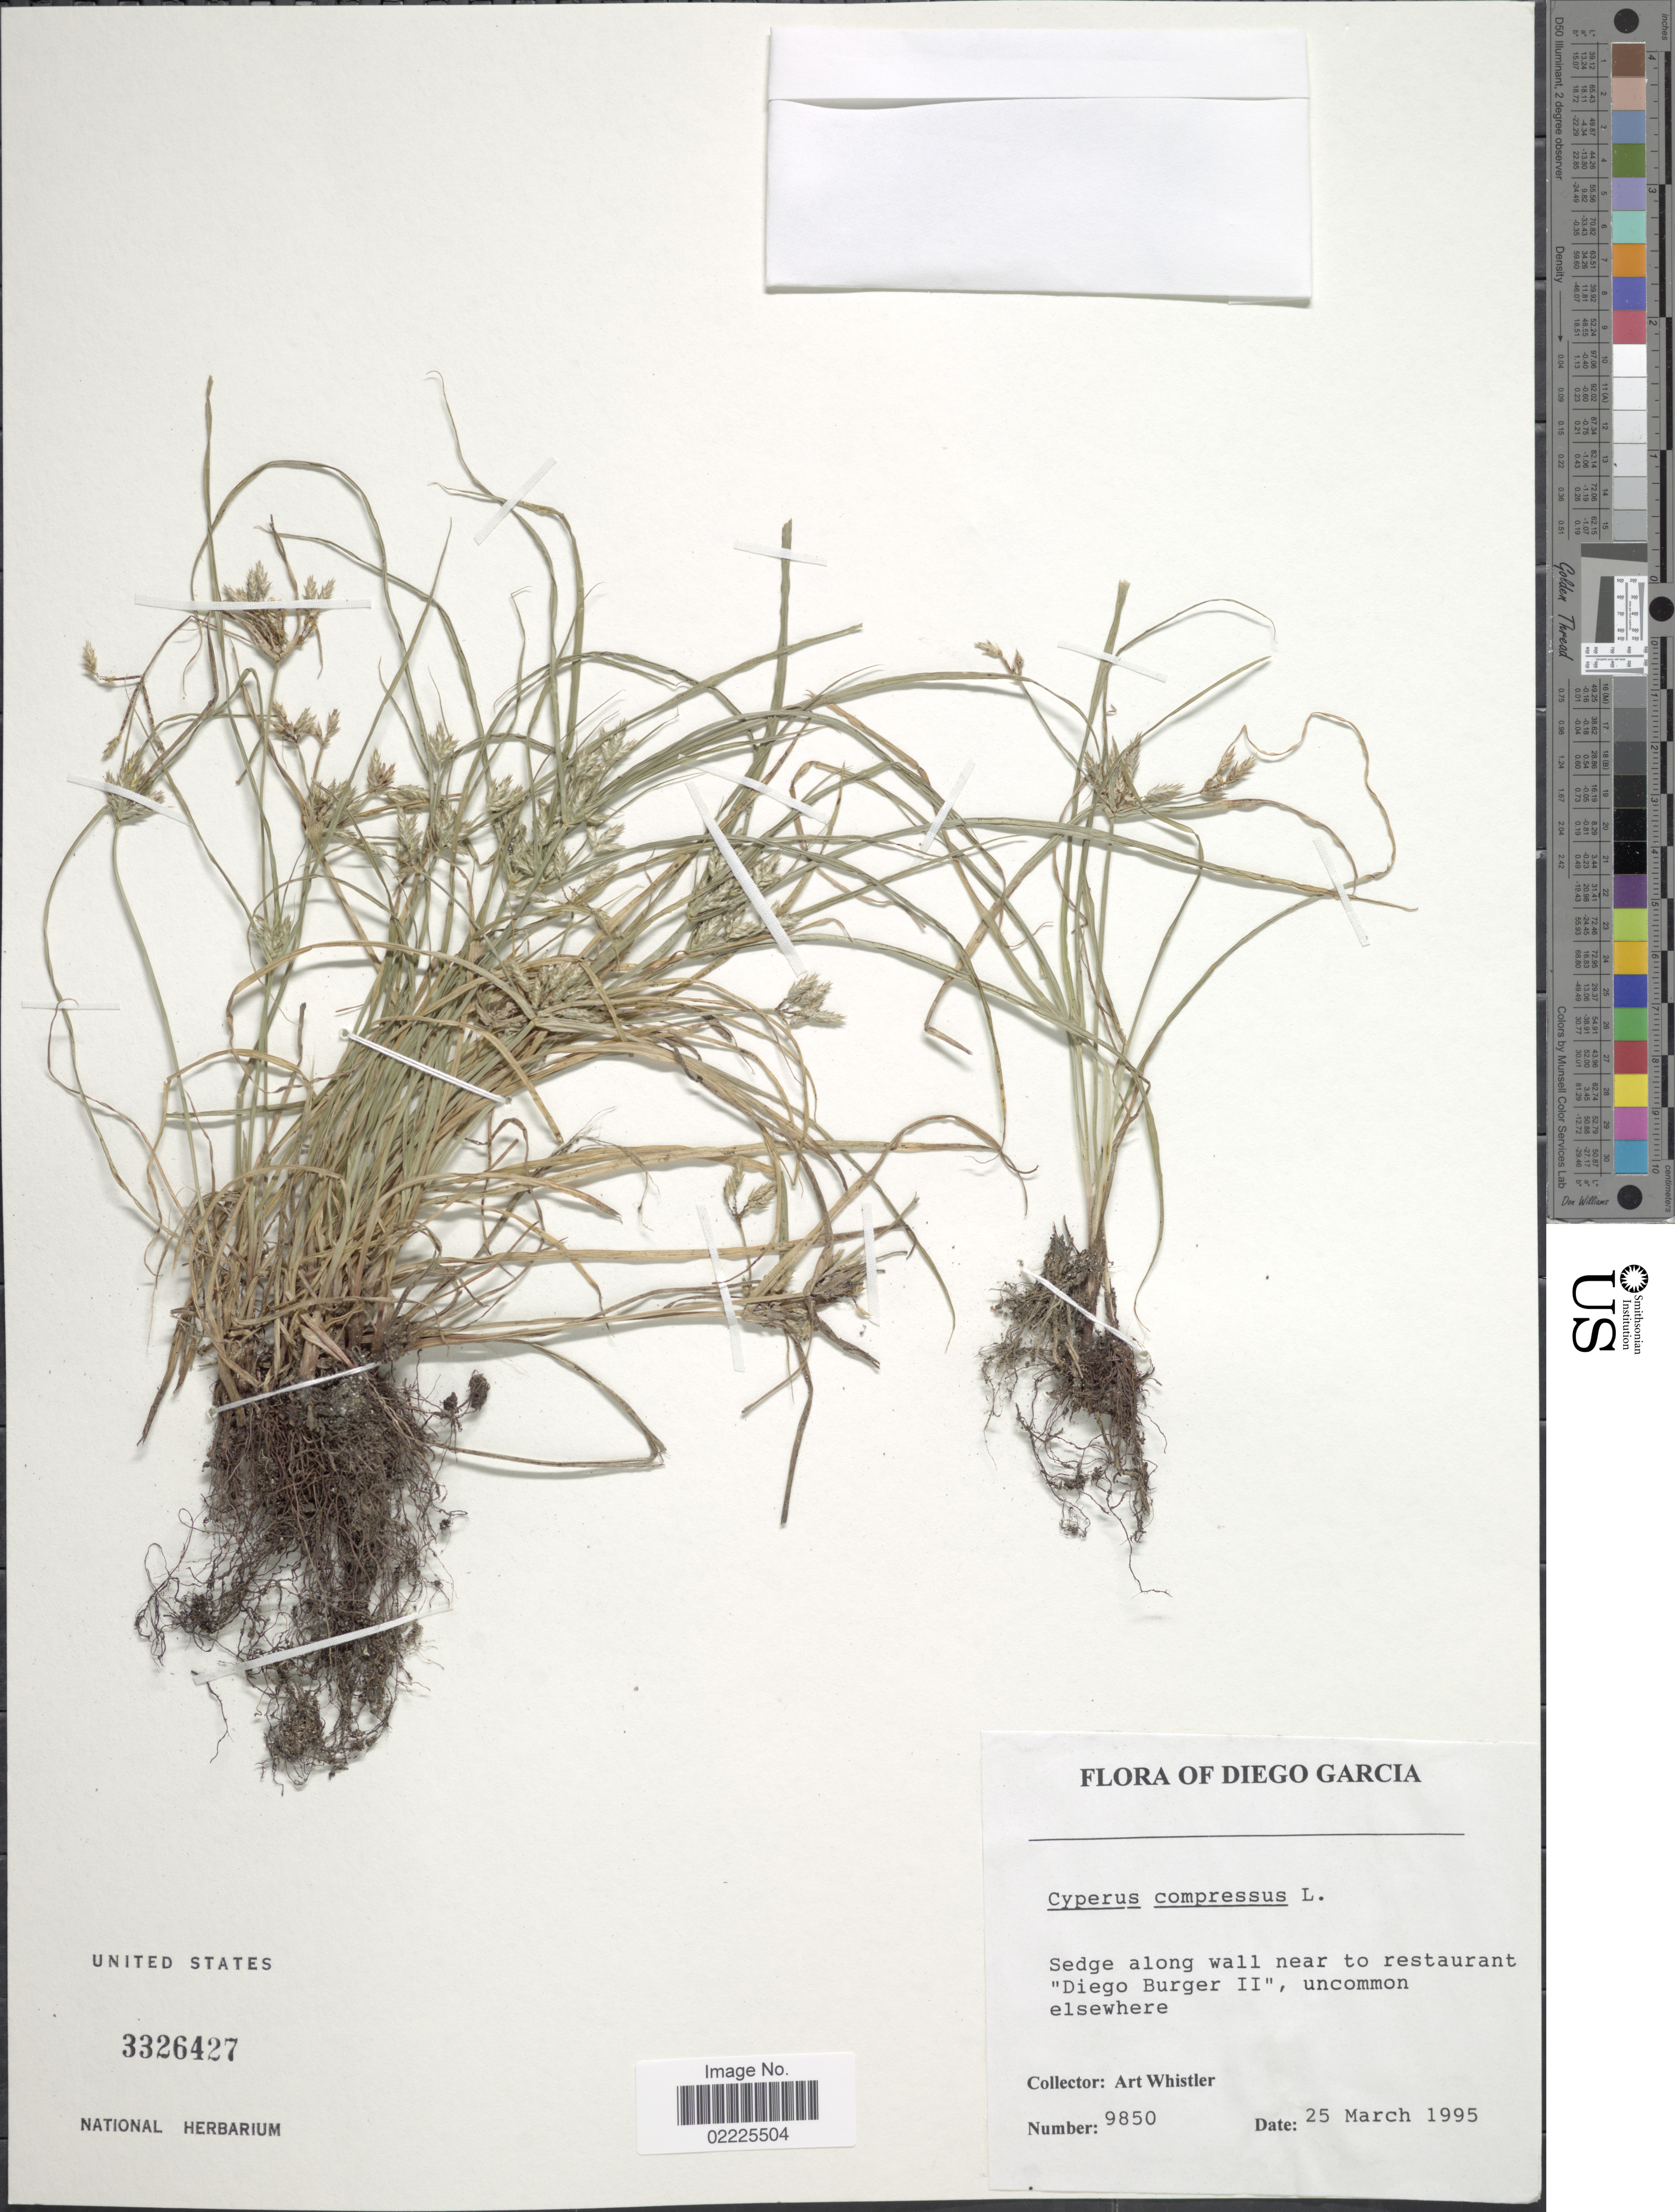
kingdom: Plantae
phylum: Tracheophyta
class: Liliopsida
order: Poales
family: Cyperaceae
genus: Cyperus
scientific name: Cyperus compressus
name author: L.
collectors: A. Whistler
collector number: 9850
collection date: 1995-03-25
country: British Indian Ocean Territory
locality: Diego Garcia, Sedge along wall near to restaurant 'Diego Burger II'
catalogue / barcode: US 3326427